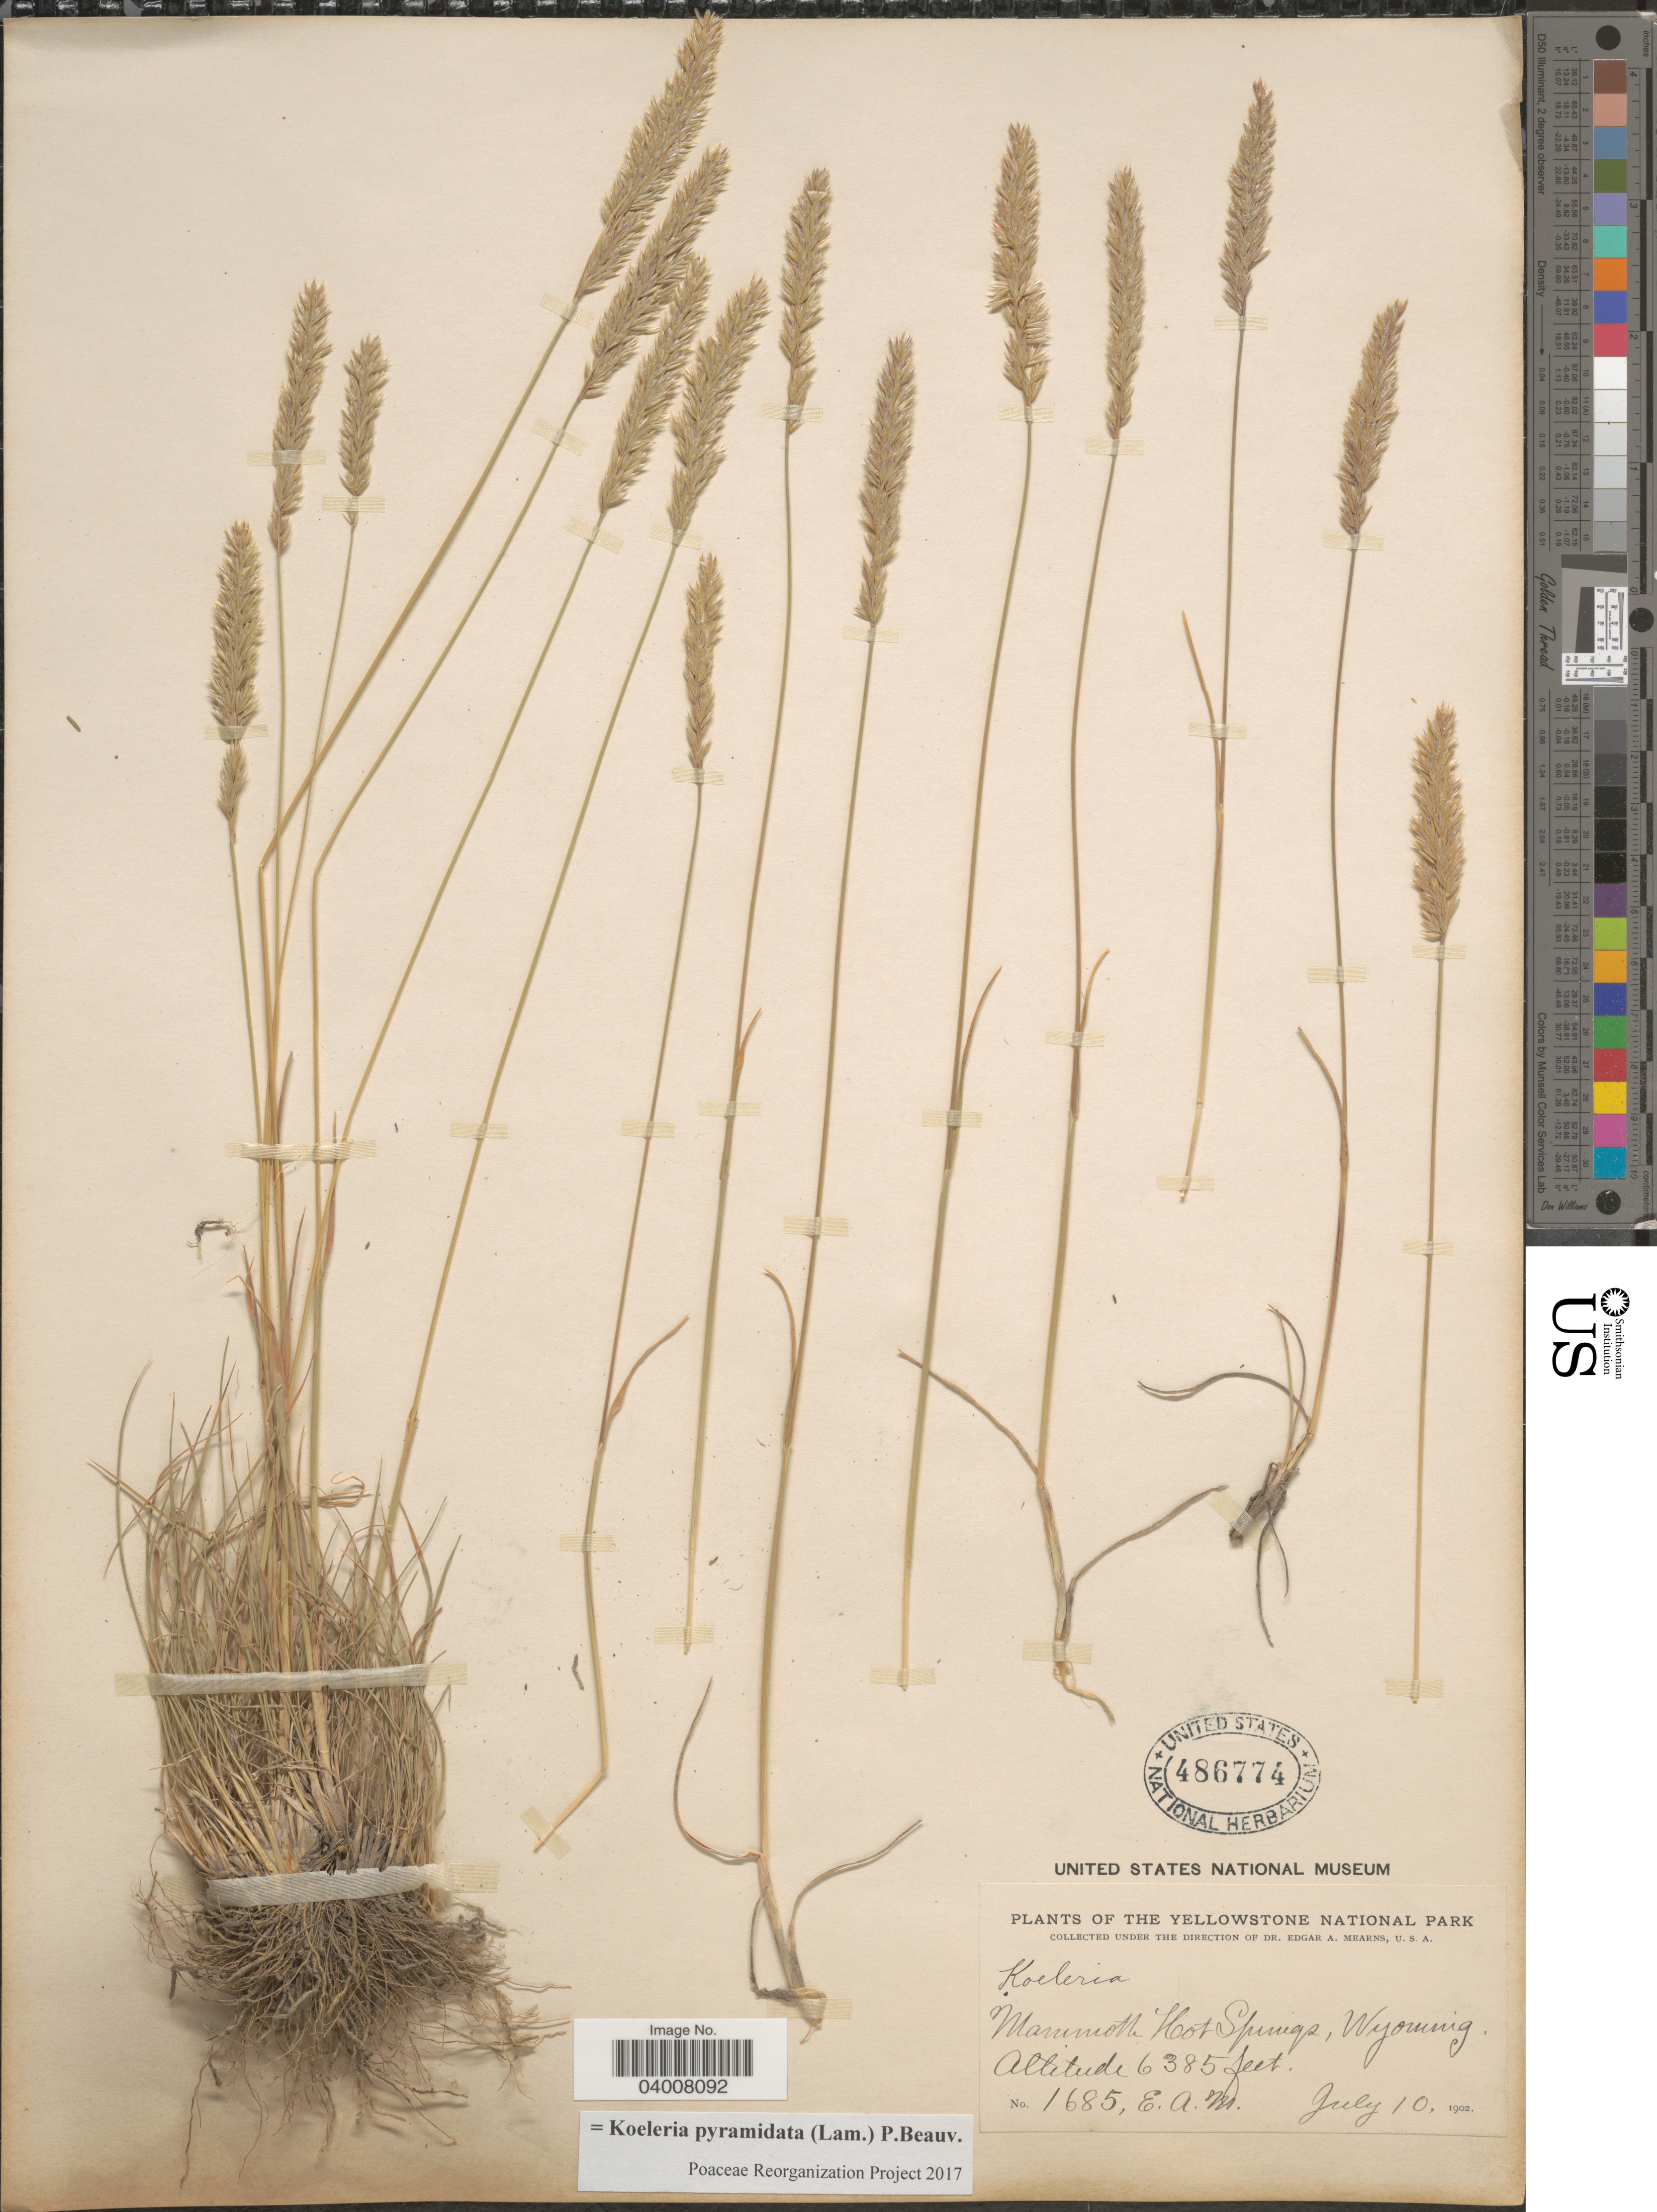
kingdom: Plantae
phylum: Tracheophyta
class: Liliopsida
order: Poales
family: Poaceae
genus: Koeleria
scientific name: Koeleria pyramidata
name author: (Lam.) P. Beauv.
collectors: E. A. Mearns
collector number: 1685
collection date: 1902-07-10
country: United States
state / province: Wyoming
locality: Yellowstone National Park. Mammoth Hot Springs.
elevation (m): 1946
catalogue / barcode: US 486774